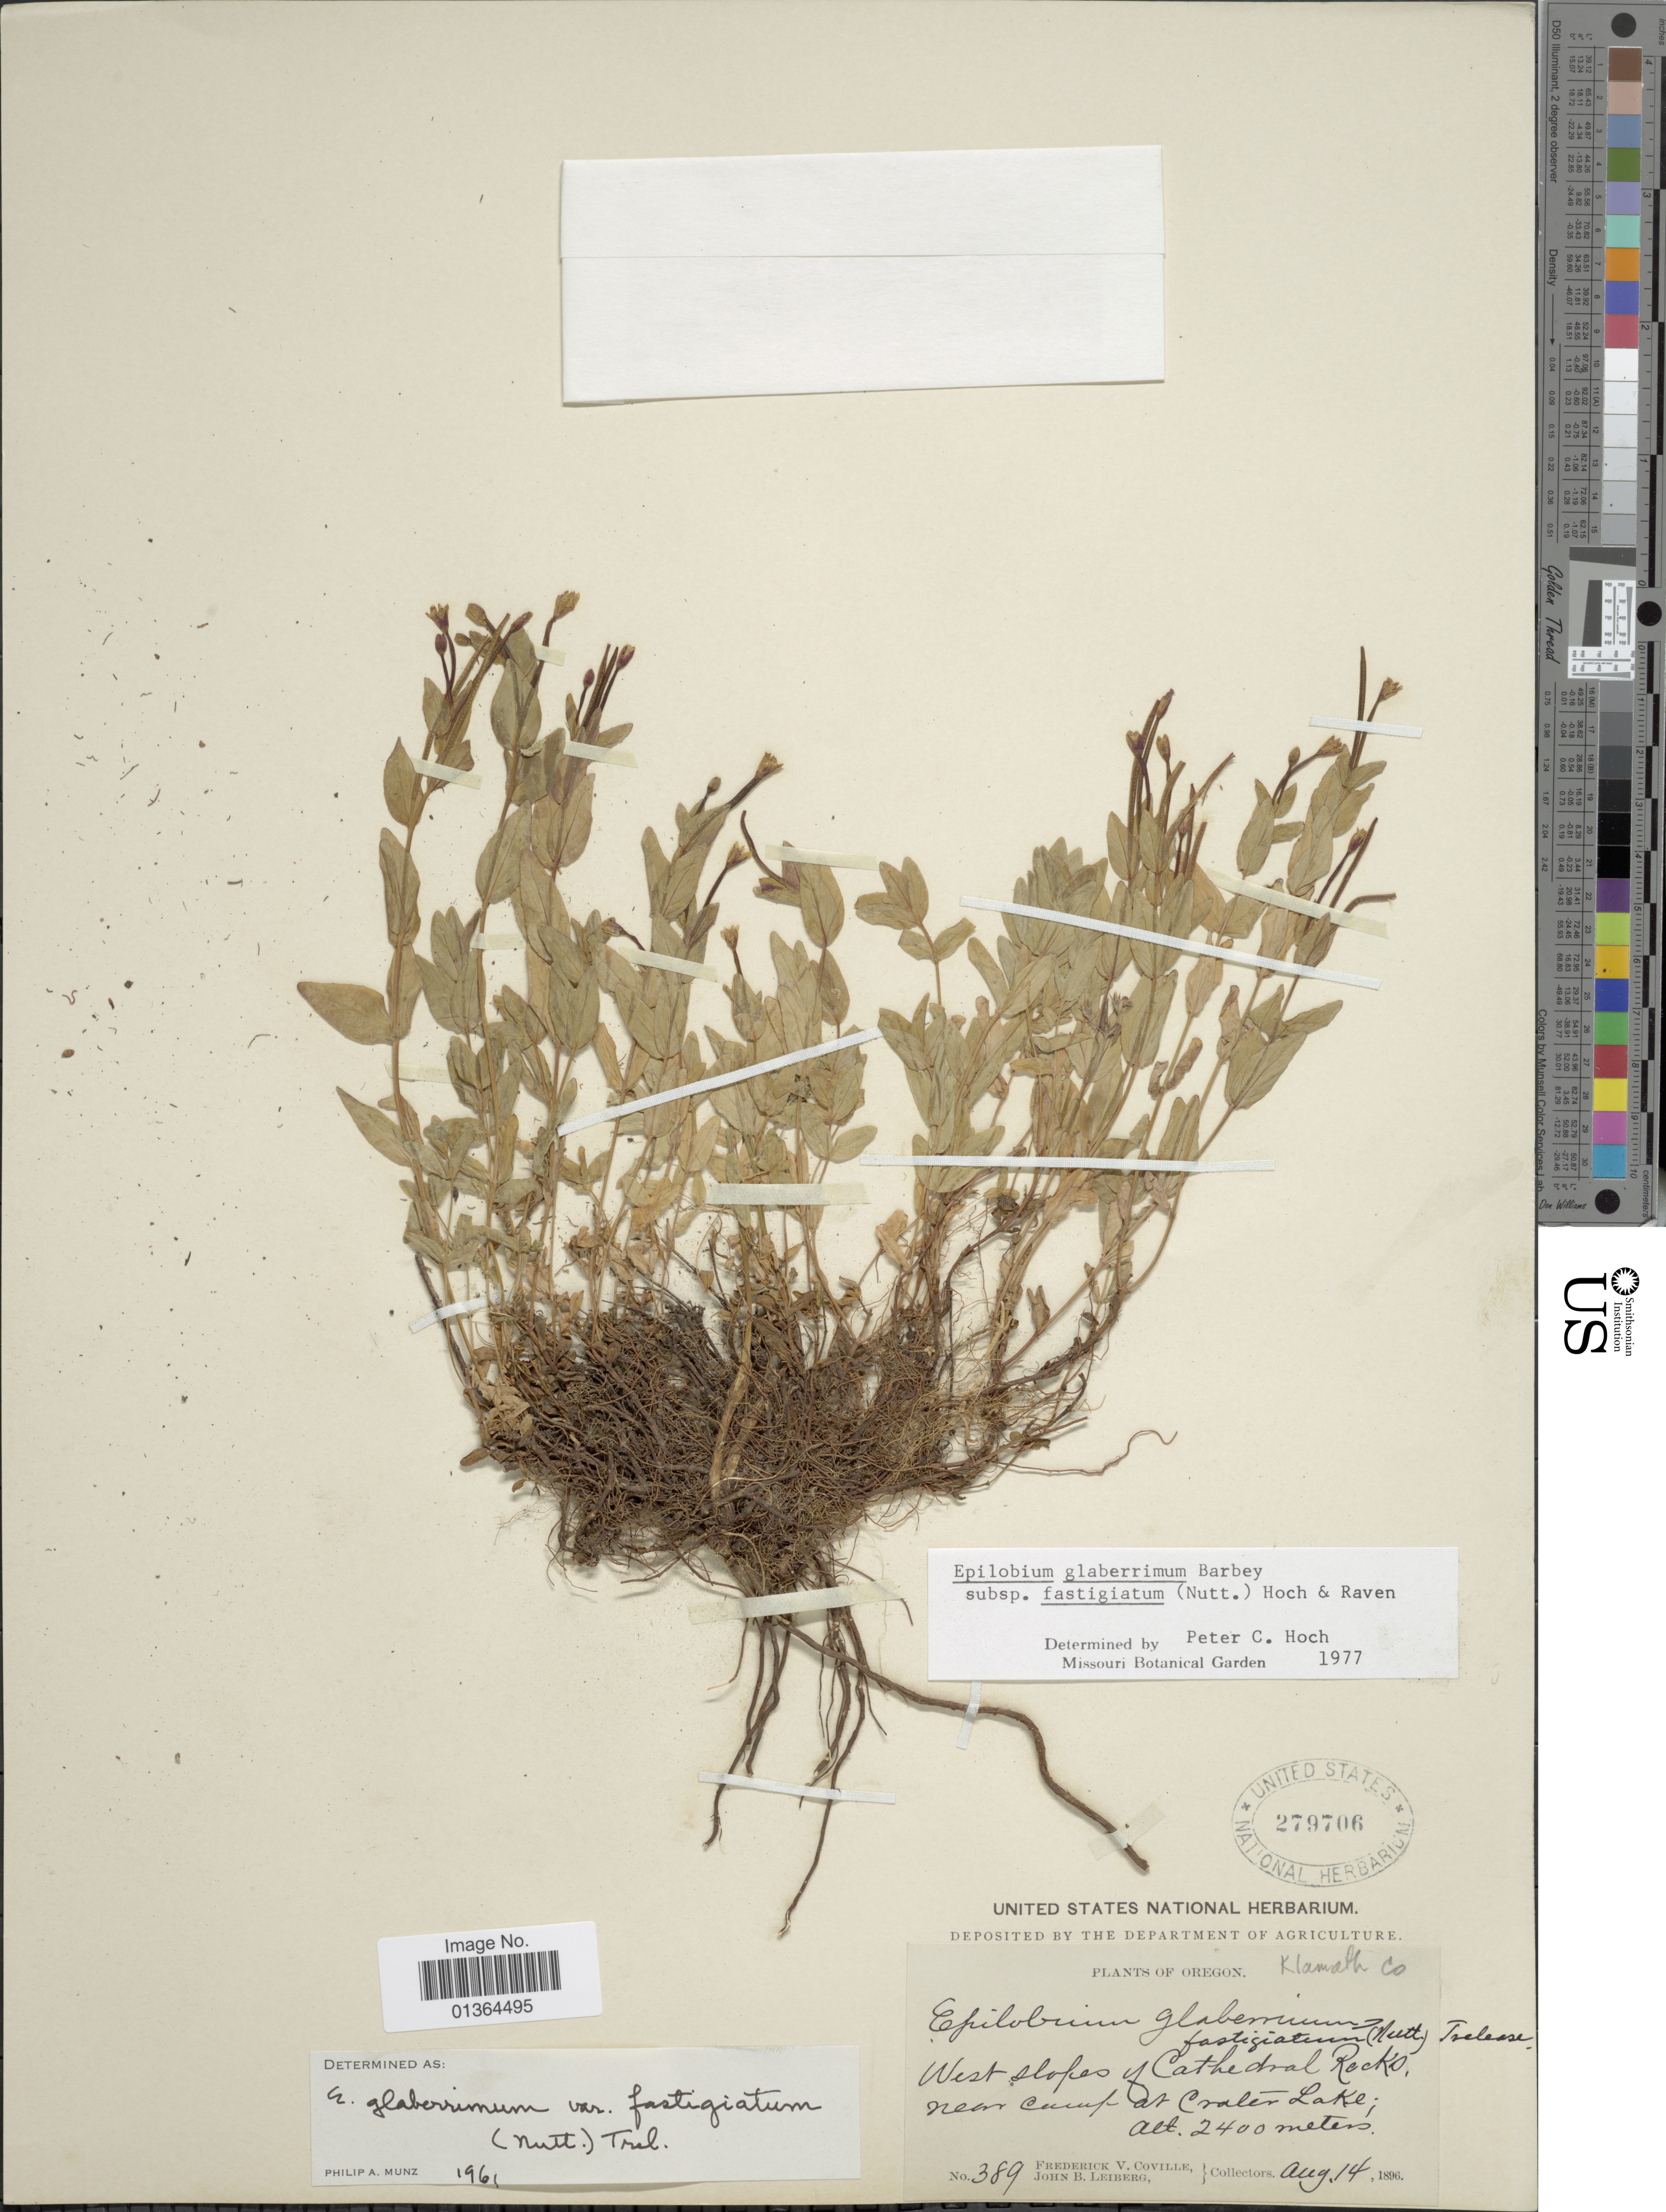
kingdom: Plantae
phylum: Tracheophyta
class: Magnoliopsida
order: Myrtales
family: Onagraceae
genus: Epilobium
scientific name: Epilobium glaberrimum subsp. fastigiatum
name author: (Nutt.) Hoch & P.H. Raven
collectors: F. V. Coville & J. B. Leiberg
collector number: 389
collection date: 1896-08-14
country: United States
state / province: Oregon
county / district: Klamath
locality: West slopes of Cathedral Rocks near camp at Crater Lake, Klamath Co.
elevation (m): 2400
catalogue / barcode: US 279706